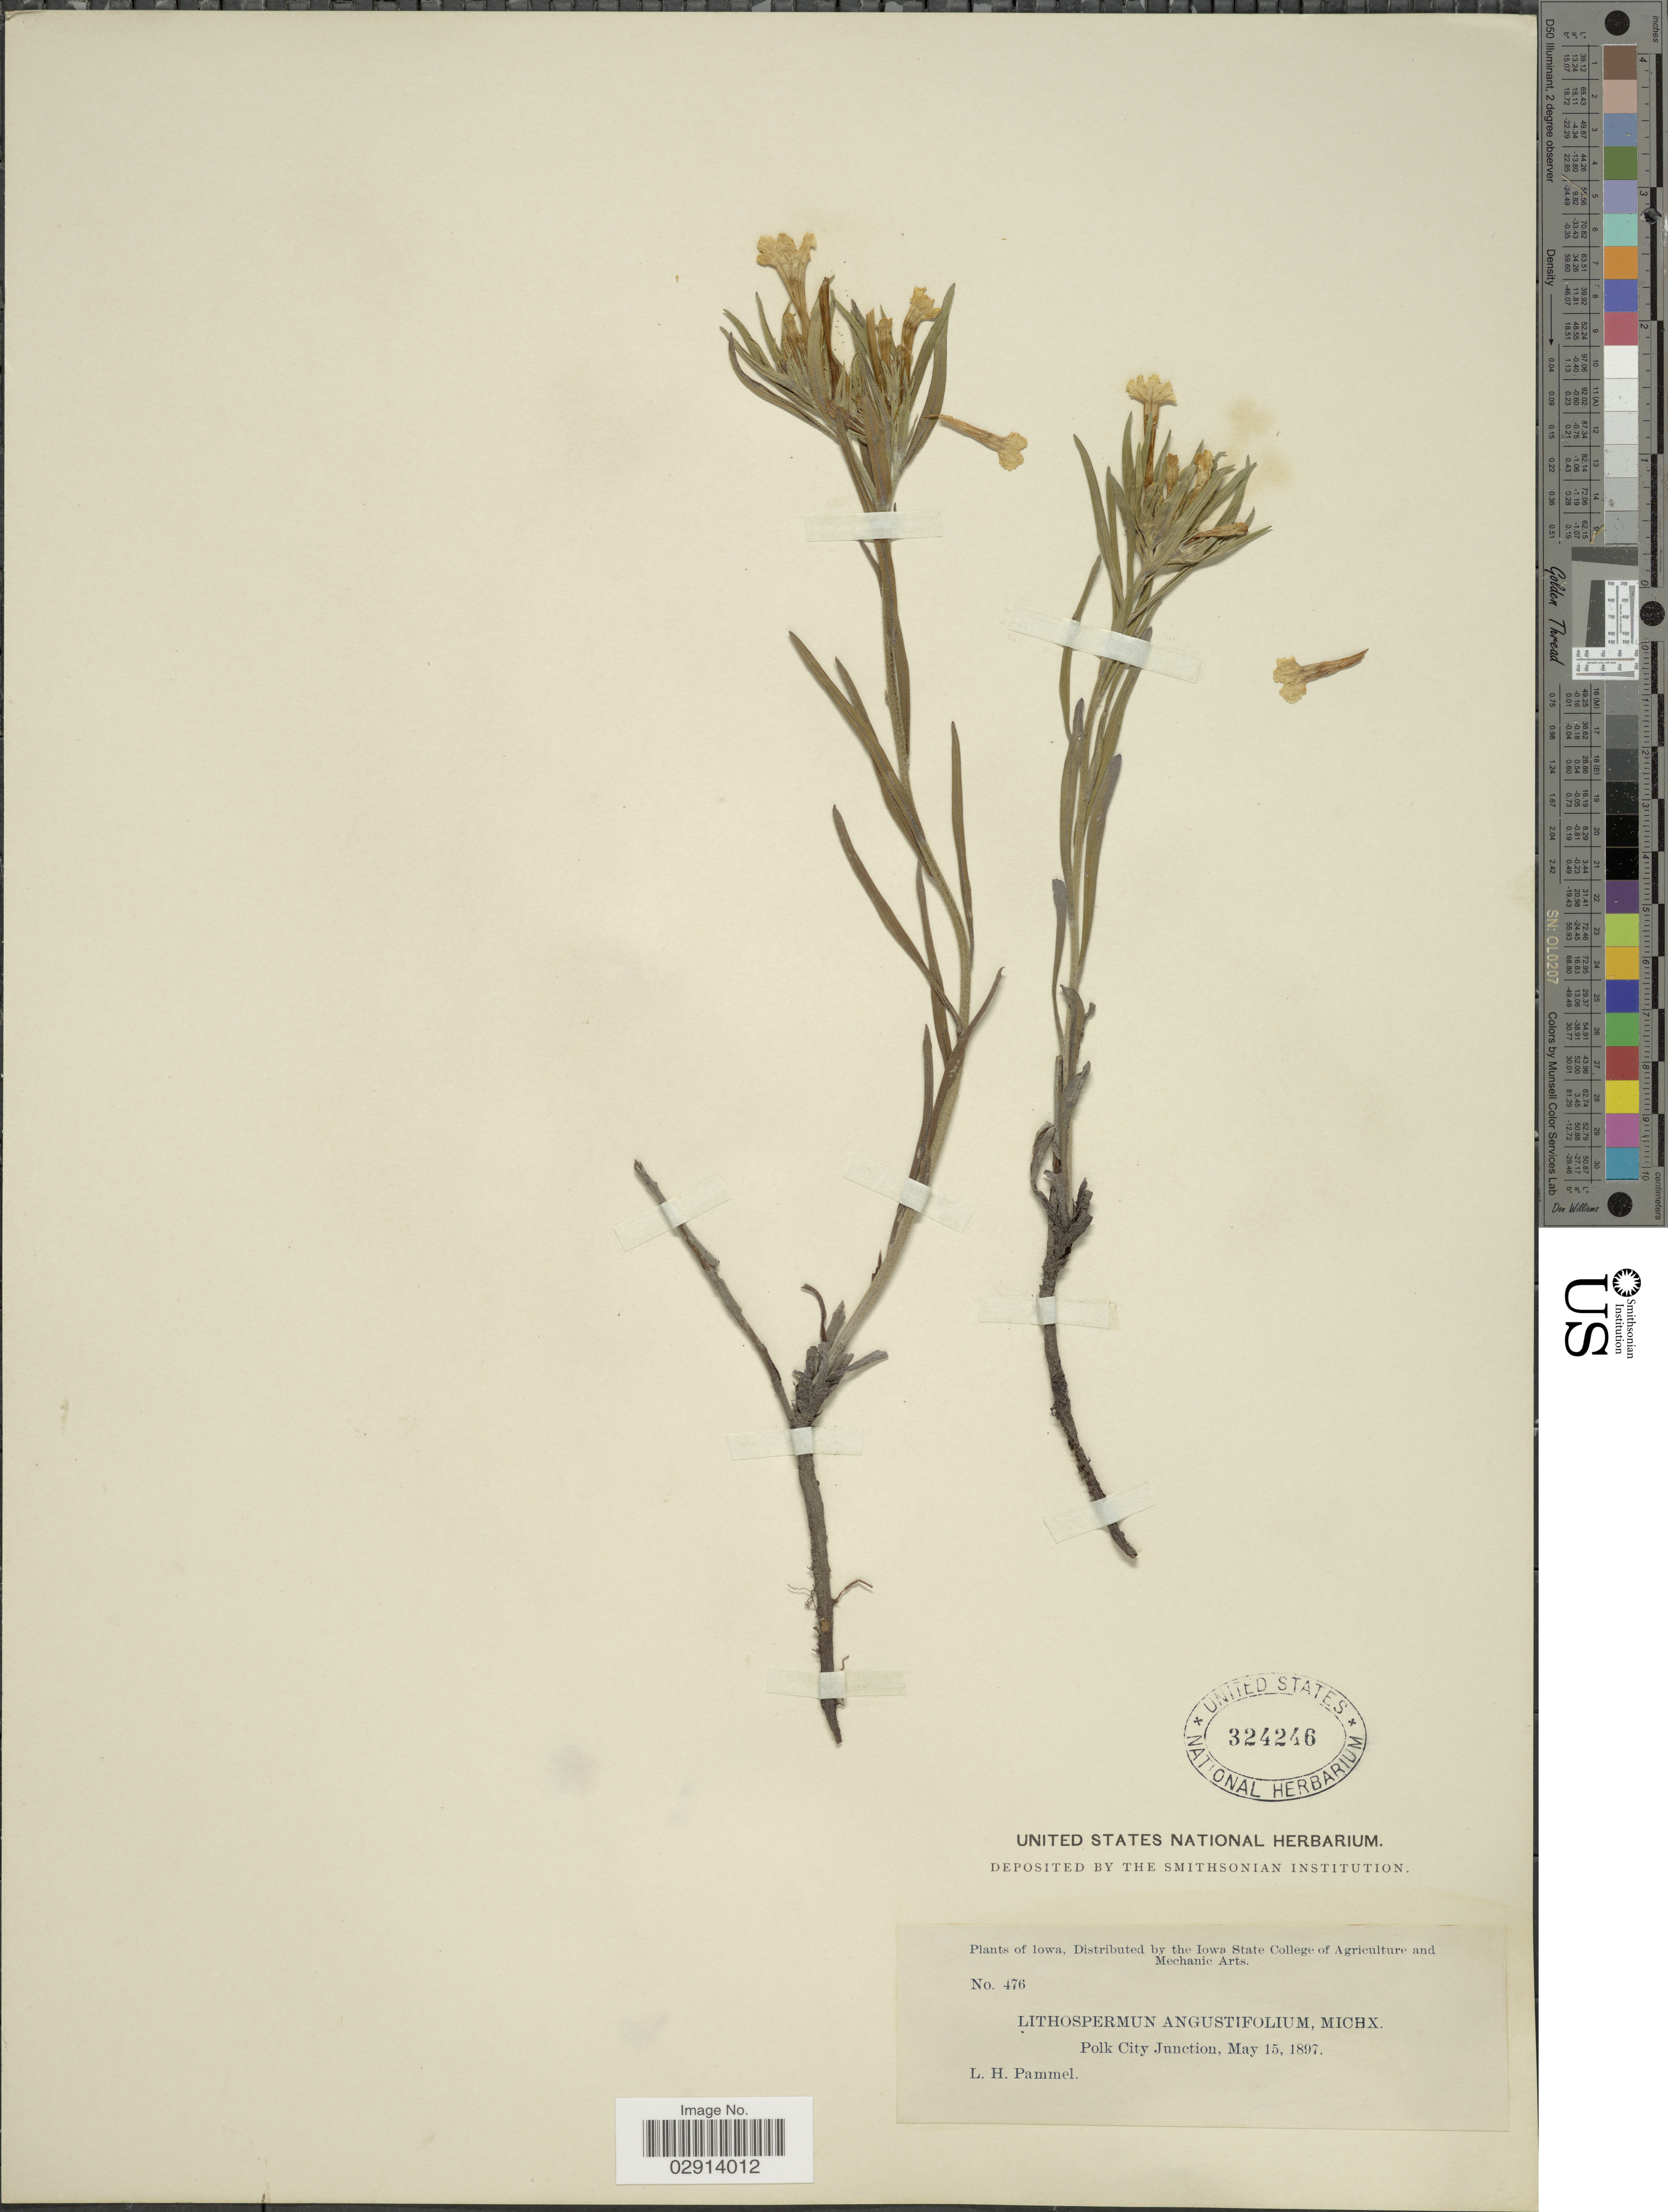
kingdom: Plantae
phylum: Tracheophyta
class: Magnoliopsida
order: Boraginales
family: Boraginaceae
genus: Lithospermum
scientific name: Lithospermum incisum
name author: Lehm.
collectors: L. Pammel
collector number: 476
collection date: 1897-05-15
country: United States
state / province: Iowa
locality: Polk City Junction.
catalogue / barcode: US 324246